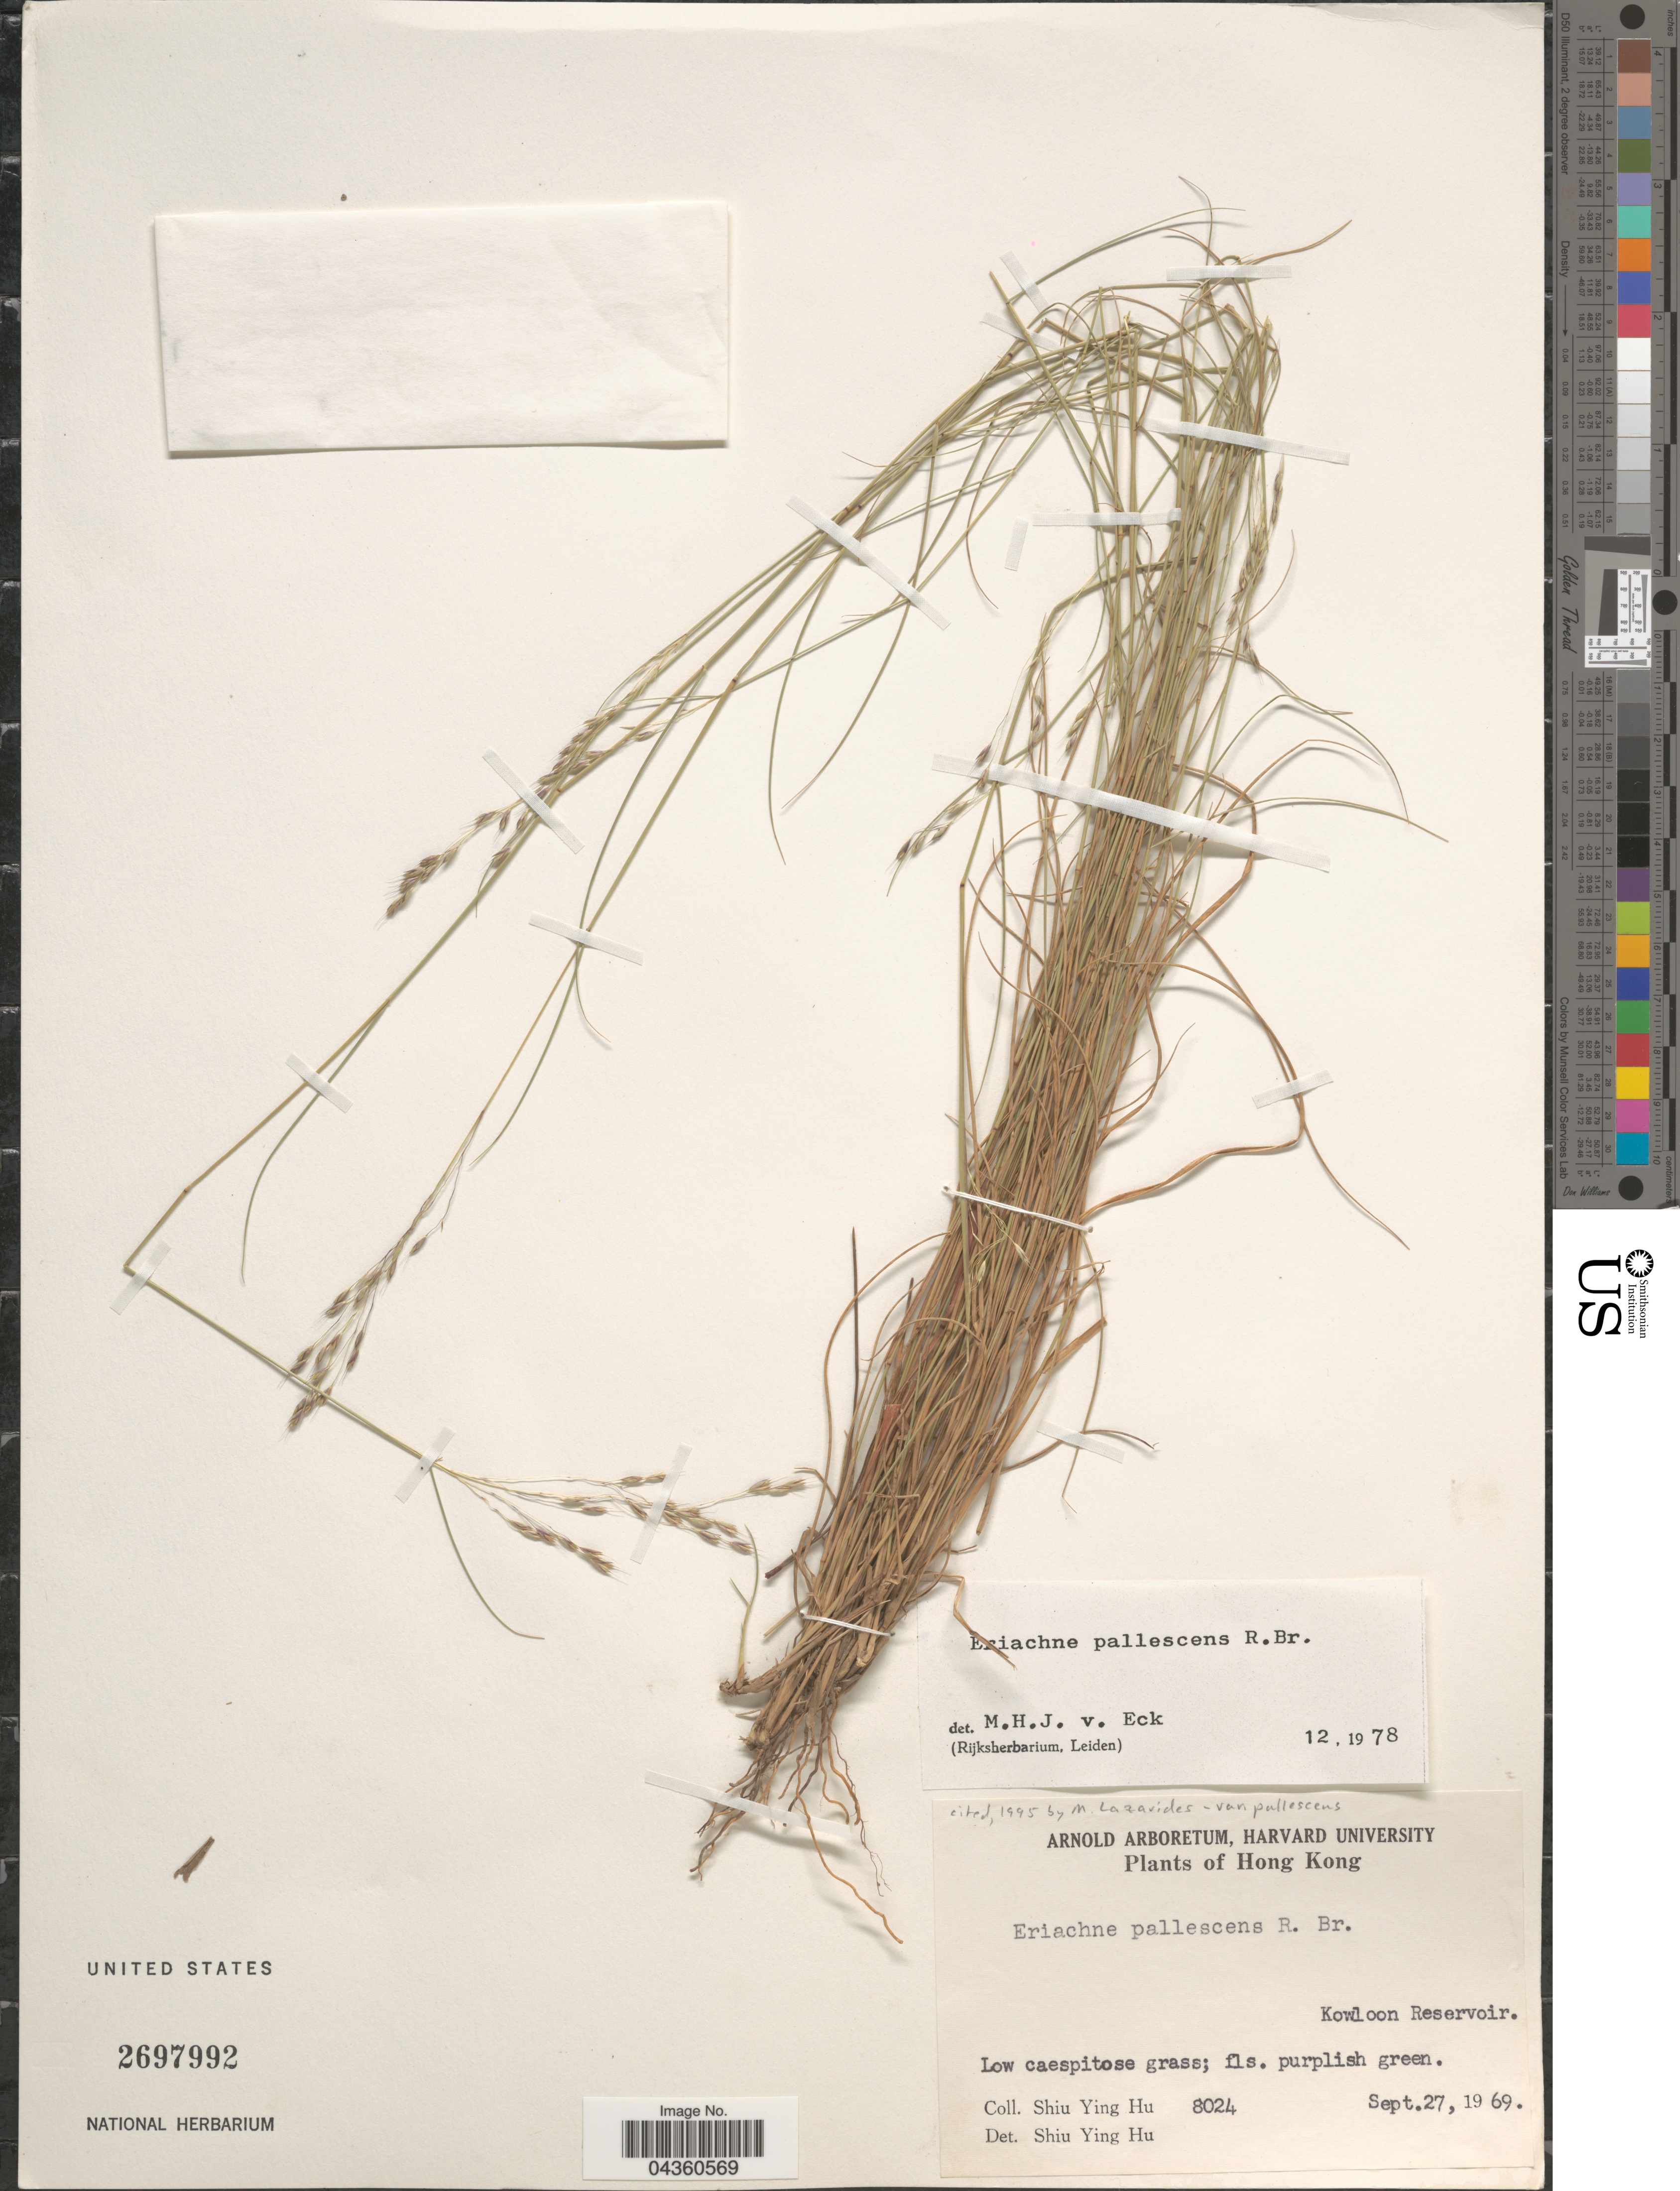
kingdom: Plantae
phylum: Tracheophyta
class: Liliopsida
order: Poales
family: Poaceae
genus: Eriachne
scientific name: Eriachne pallescens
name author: R. Br.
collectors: S. Y. Hu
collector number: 8024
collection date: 1969-09-27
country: China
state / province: Hong Kong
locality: Kowloon Reservoir.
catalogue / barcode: US 2697992